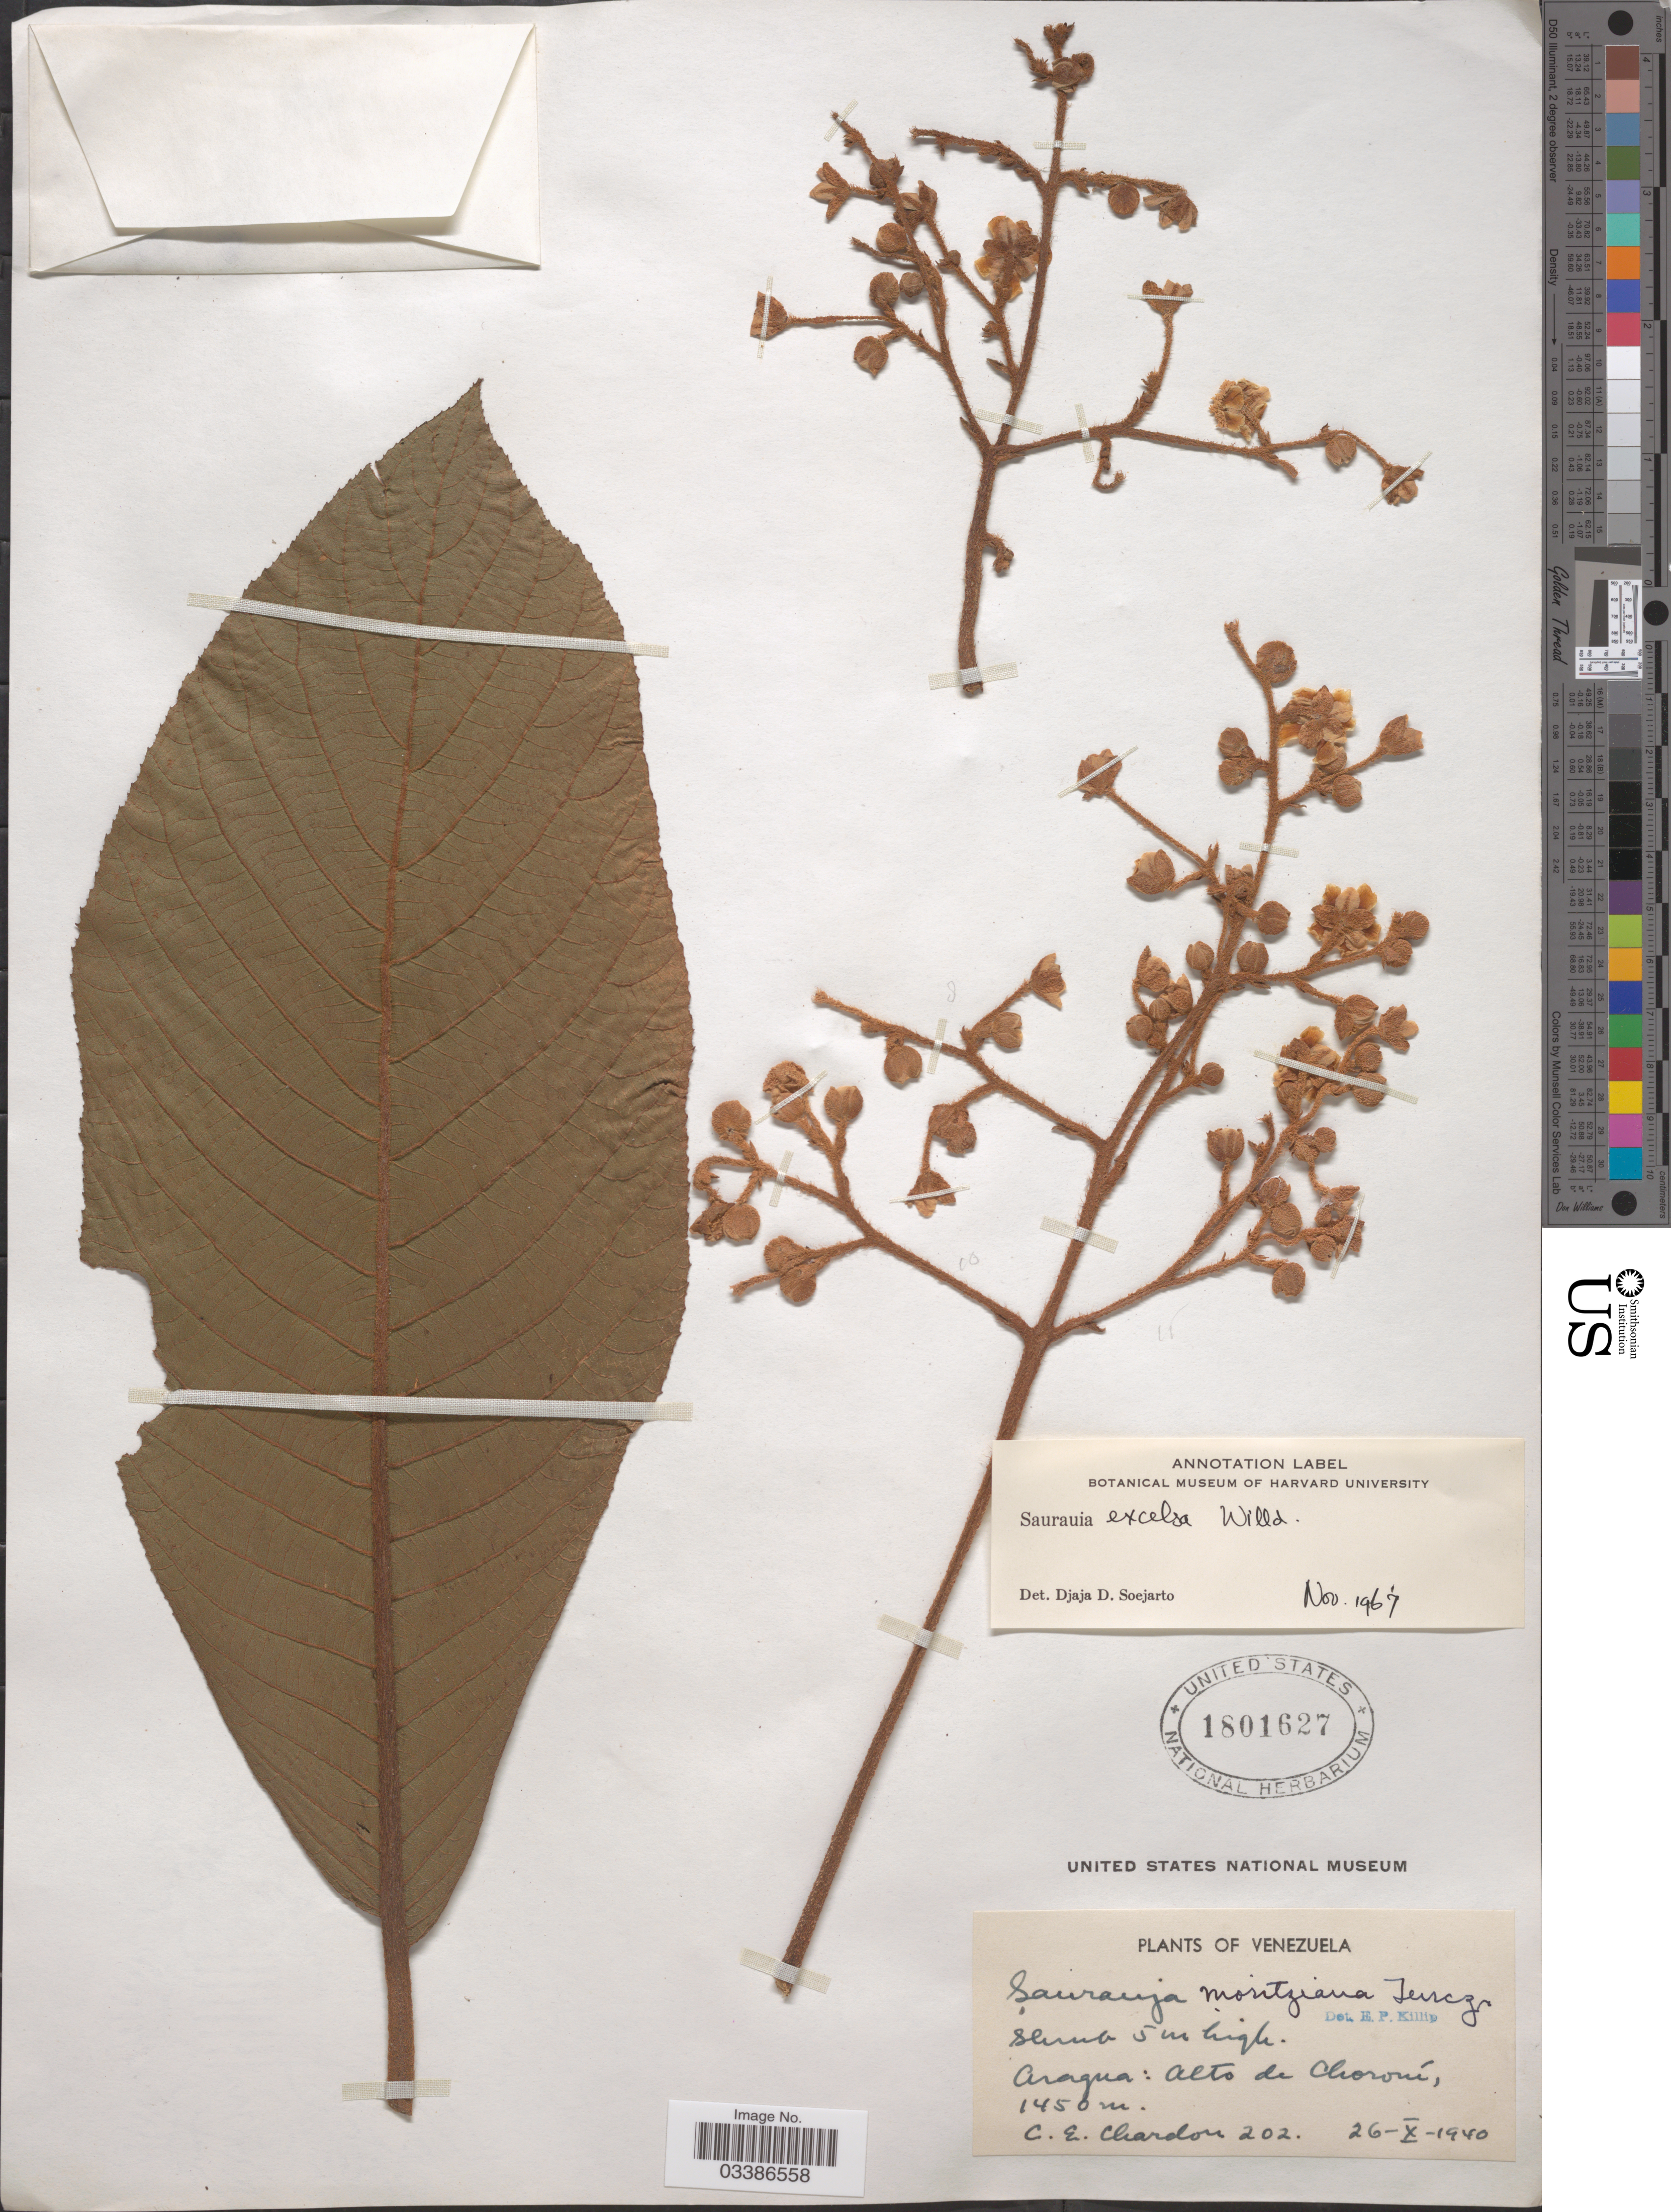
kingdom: Plantae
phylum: Tracheophyta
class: Magnoliopsida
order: Ericales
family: Actinidiaceae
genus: Saurauia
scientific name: Saurauia excelsa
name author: Willd.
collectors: C. E. Chardón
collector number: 202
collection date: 1940-10-26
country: Venezuela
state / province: Aragua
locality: Alto de Choroní.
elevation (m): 1450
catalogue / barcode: US 1801627